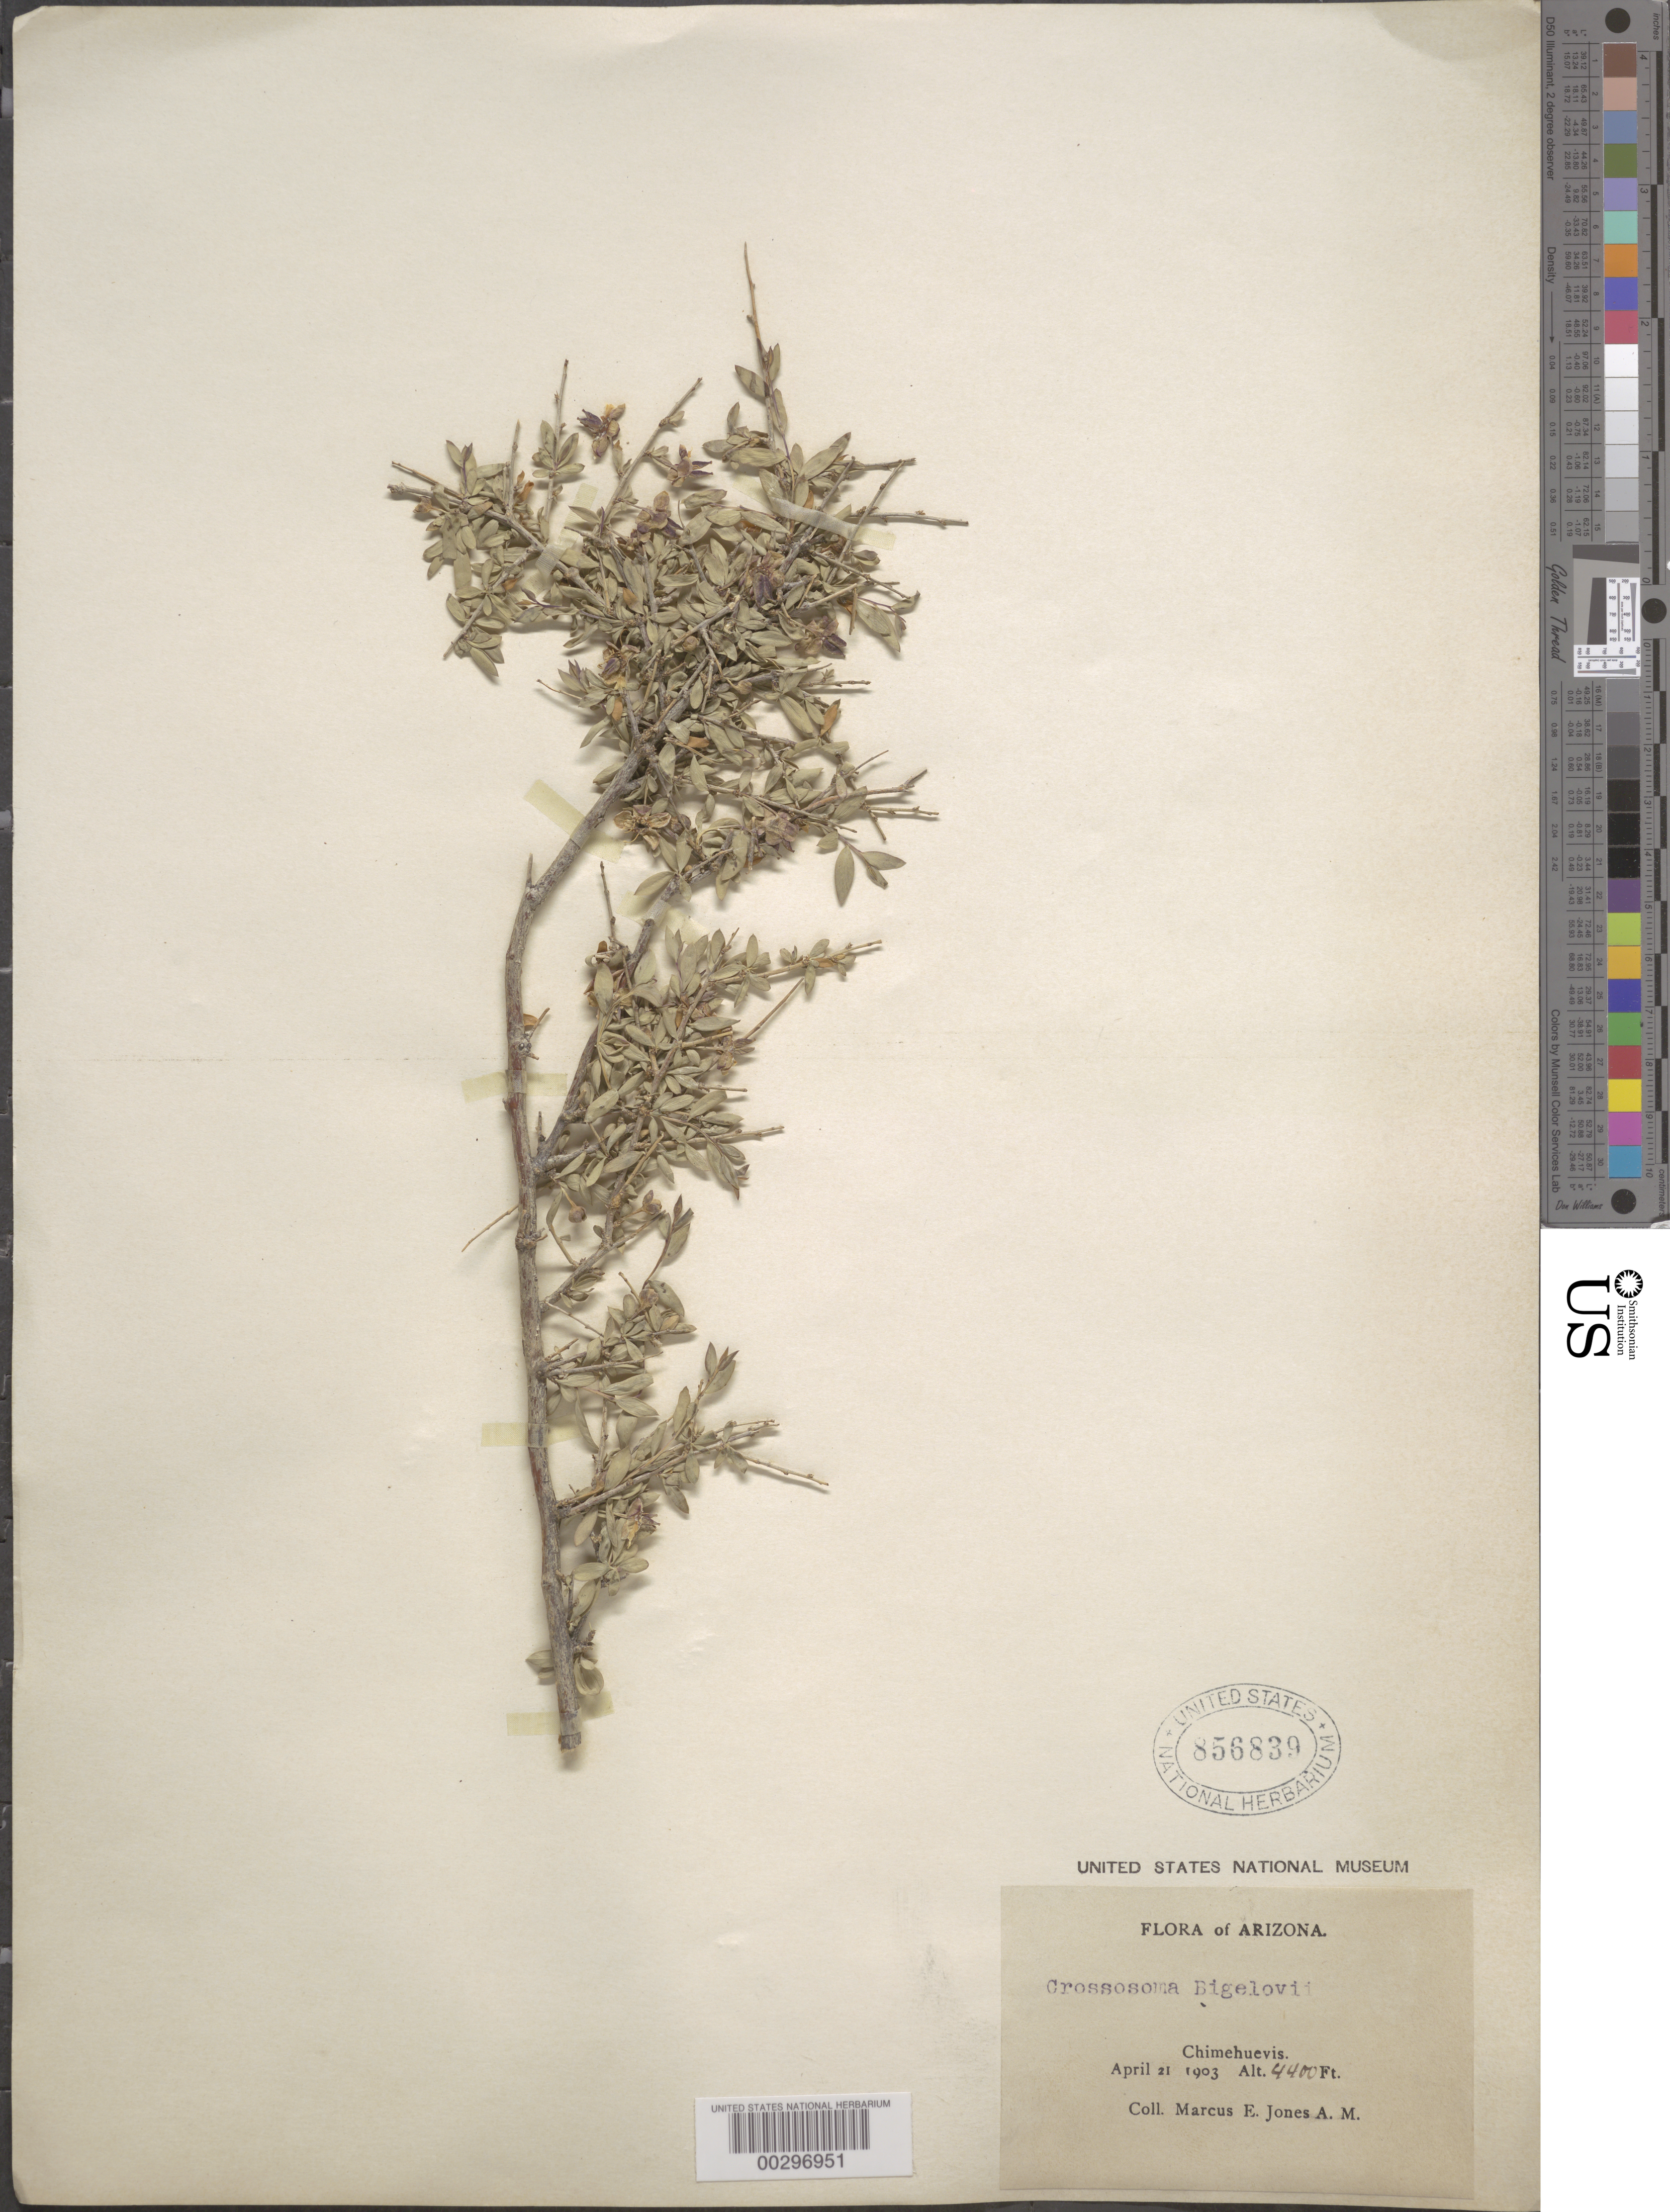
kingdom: Plantae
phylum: Tracheophyta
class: Magnoliopsida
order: Crossosomatales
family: Crossosomataceae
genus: Crossosoma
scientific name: Crossosoma bigelovii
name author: S. Watson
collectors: M. E. Jones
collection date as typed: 21 Apr 1903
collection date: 1903-04-21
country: United States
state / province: Arizona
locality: Chimehuevis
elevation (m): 1341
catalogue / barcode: US 856839